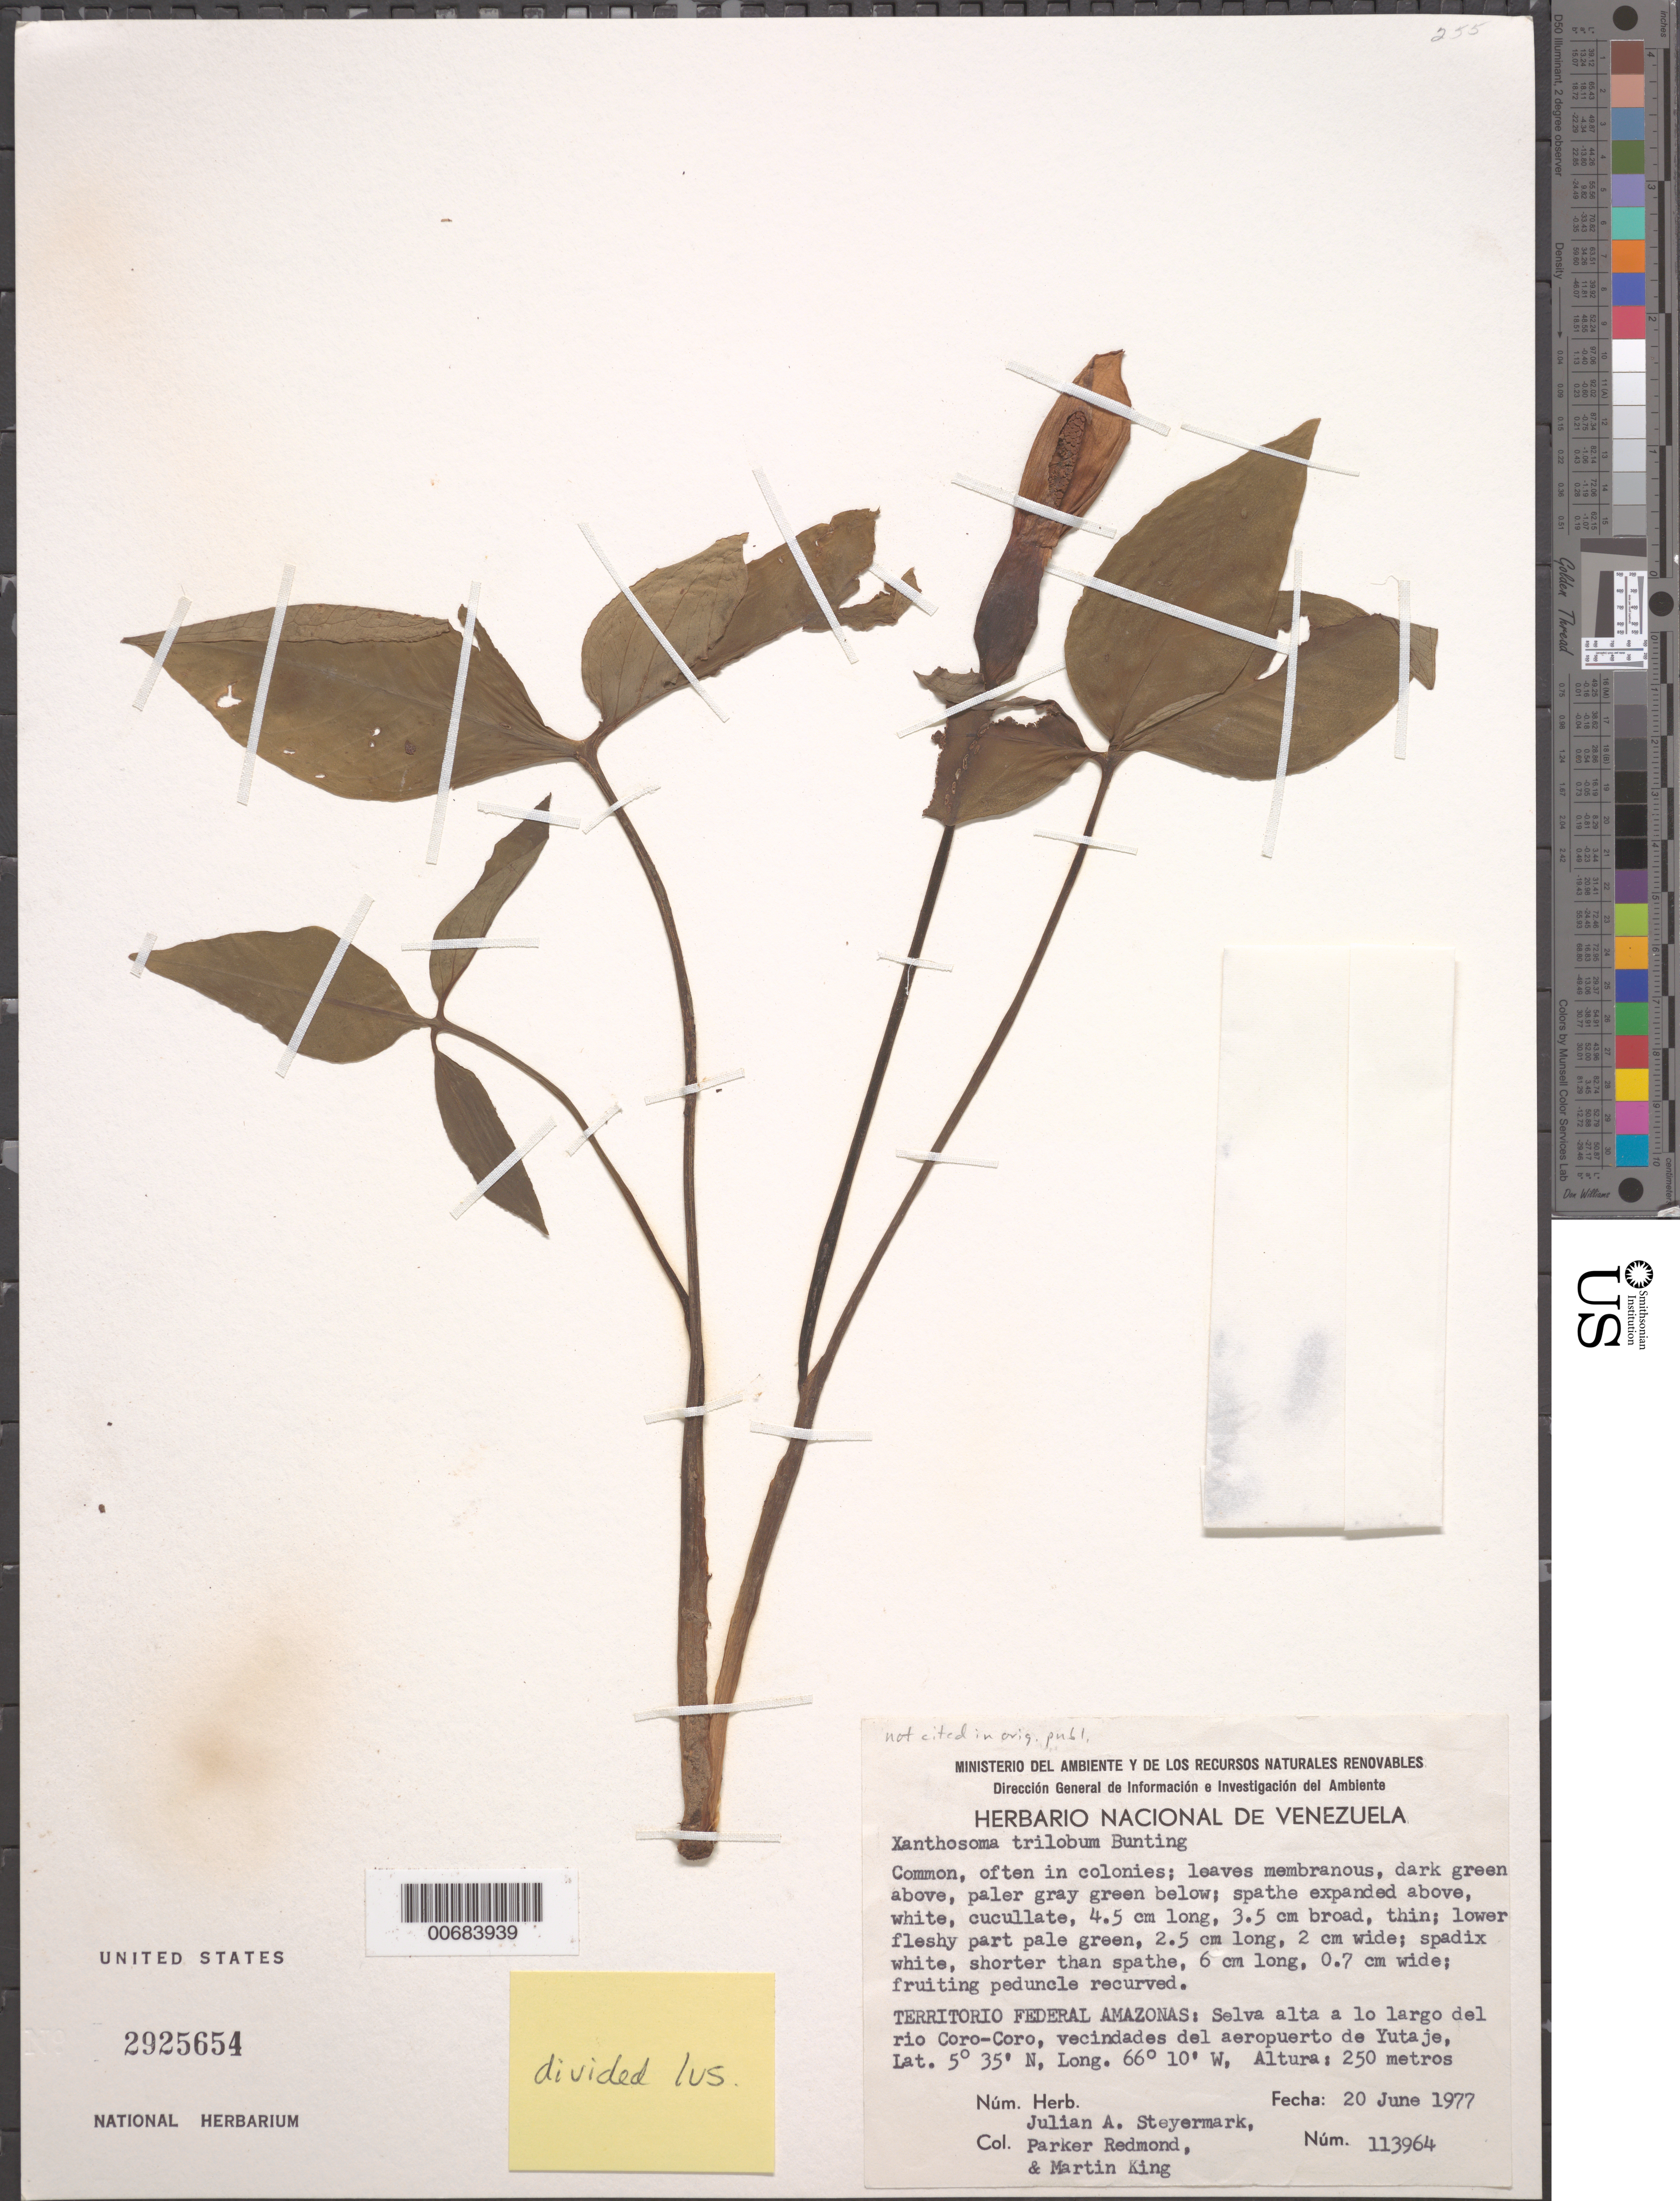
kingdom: Plantae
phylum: Tracheophyta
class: Liliopsida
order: Alismatales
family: Araceae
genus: Xanthosoma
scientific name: Xanthosoma trilobum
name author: G.S. Bunting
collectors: J. Steyermark, P. Redmond & R. M. King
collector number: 113964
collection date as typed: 20-Jun-77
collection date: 1977-06-20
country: Venezuela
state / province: Amazonas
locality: Río Coro-Coro, in vicinity of Yutajé airport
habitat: High forest along length of rio Coro-Coro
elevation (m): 250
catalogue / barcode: US 2925654